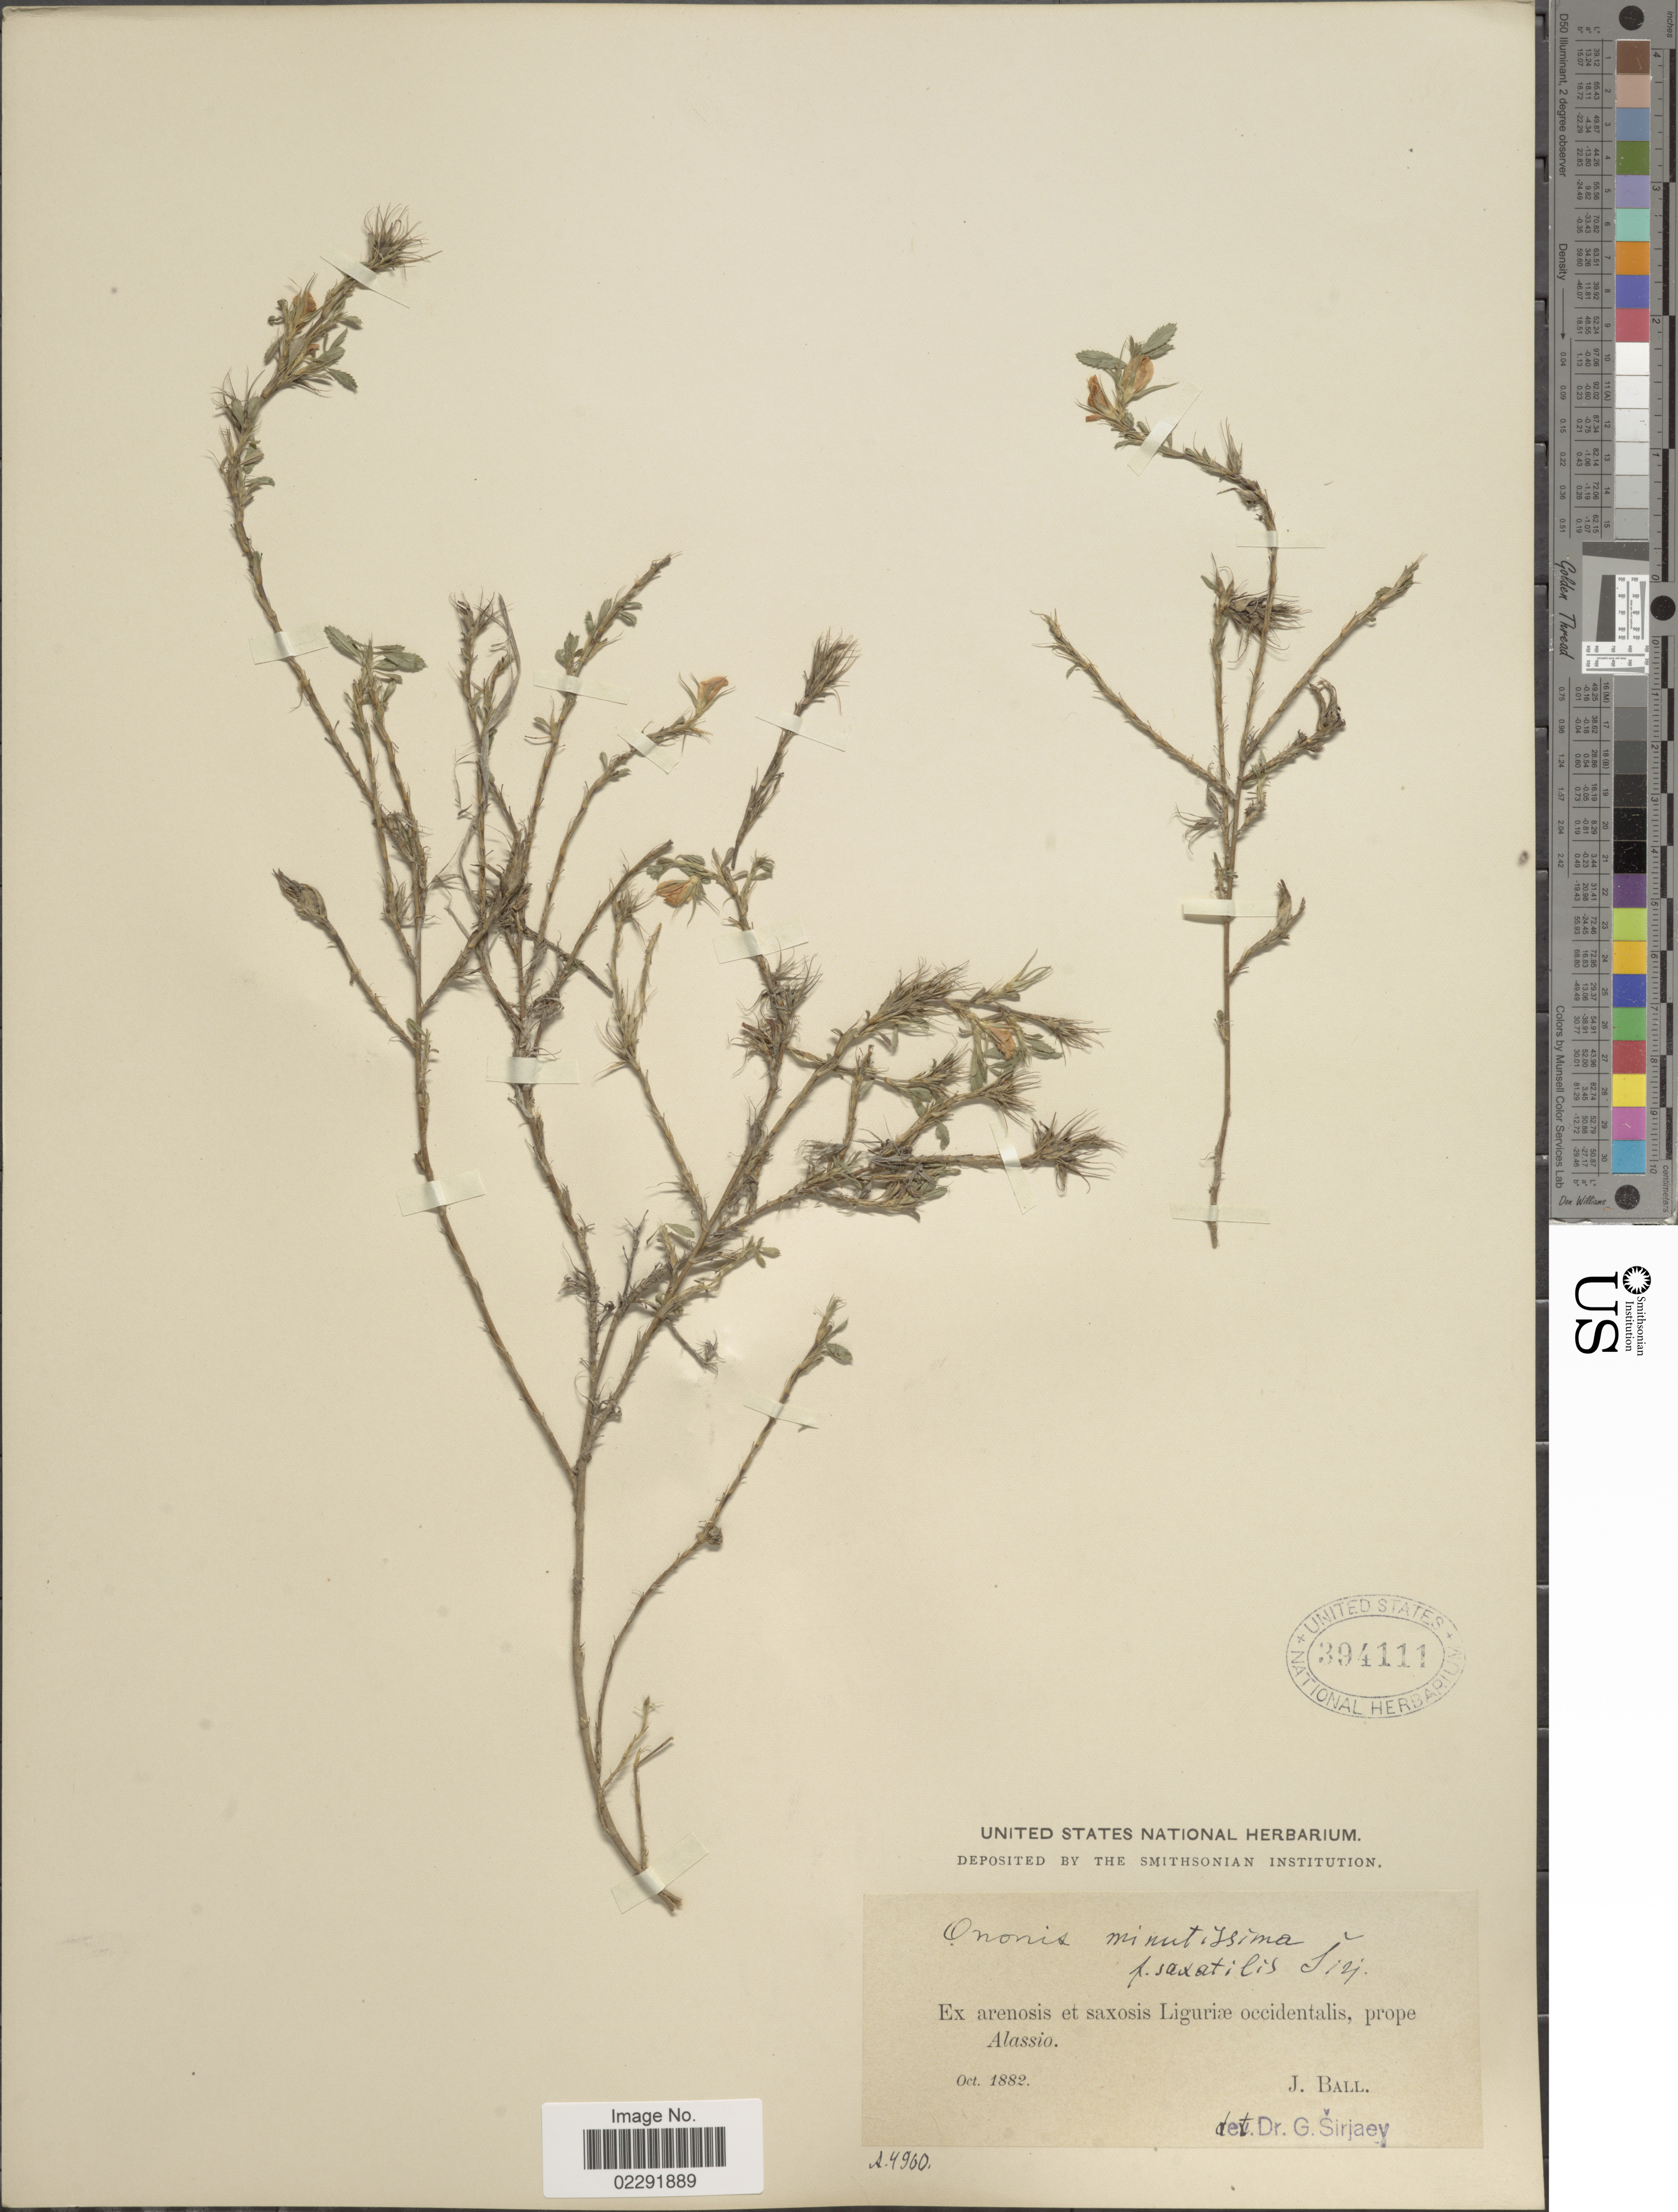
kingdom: Plantae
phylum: Tracheophyta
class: Magnoliopsida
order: Fabales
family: Fabaceae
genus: Ononis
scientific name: Ononis minutissima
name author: L.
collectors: J. Ball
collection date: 1882-10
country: Italy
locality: Ex arenosis et saxosis Liguriae occidentalis, prope Alassio.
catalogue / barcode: US 394111